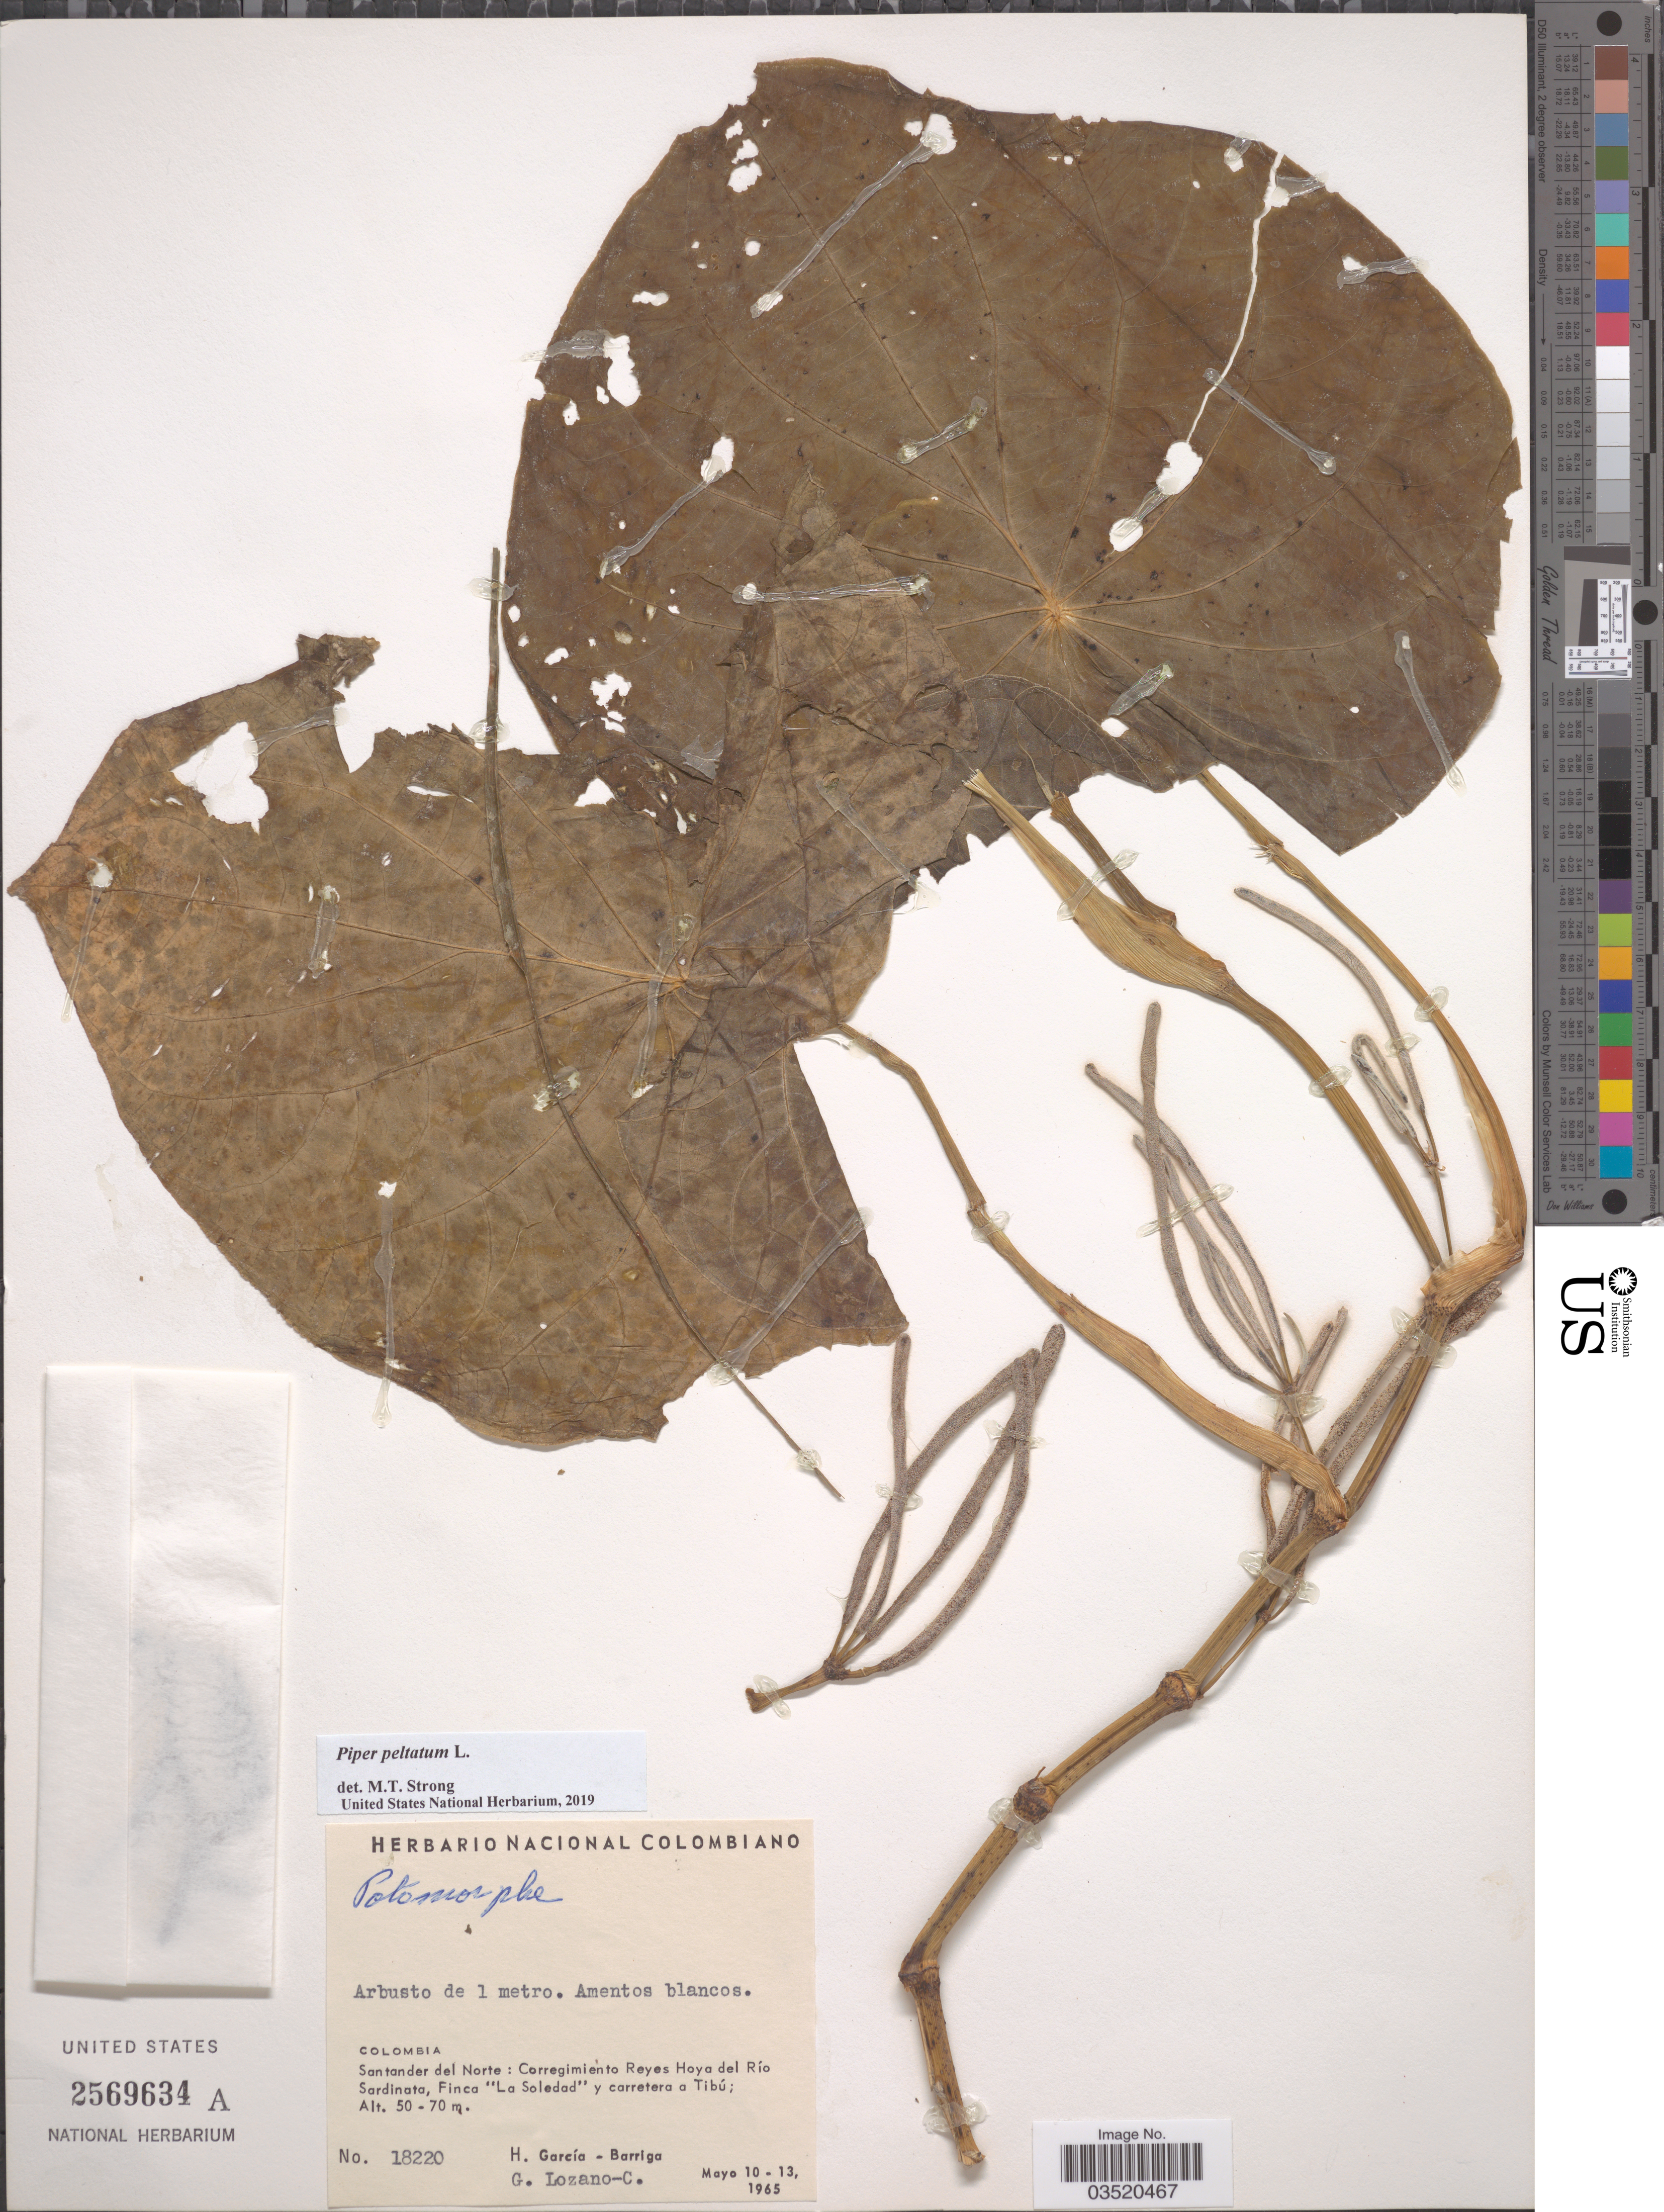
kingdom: Plantae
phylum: Tracheophyta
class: Magnoliopsida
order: Piperales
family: Piperaceae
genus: Piper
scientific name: Piper peltatum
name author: L.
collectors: H. García Barriga & G. Lozano-Contreras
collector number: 18220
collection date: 1965-05-10/1965-05-13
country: Colombia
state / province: Norte de Santander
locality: Santander del Norte: Corregimiento Reyes Hoya del Río Sardinata, Finca "La Soledad" y carretera a Tibú.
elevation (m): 50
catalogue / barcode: US 2569634A